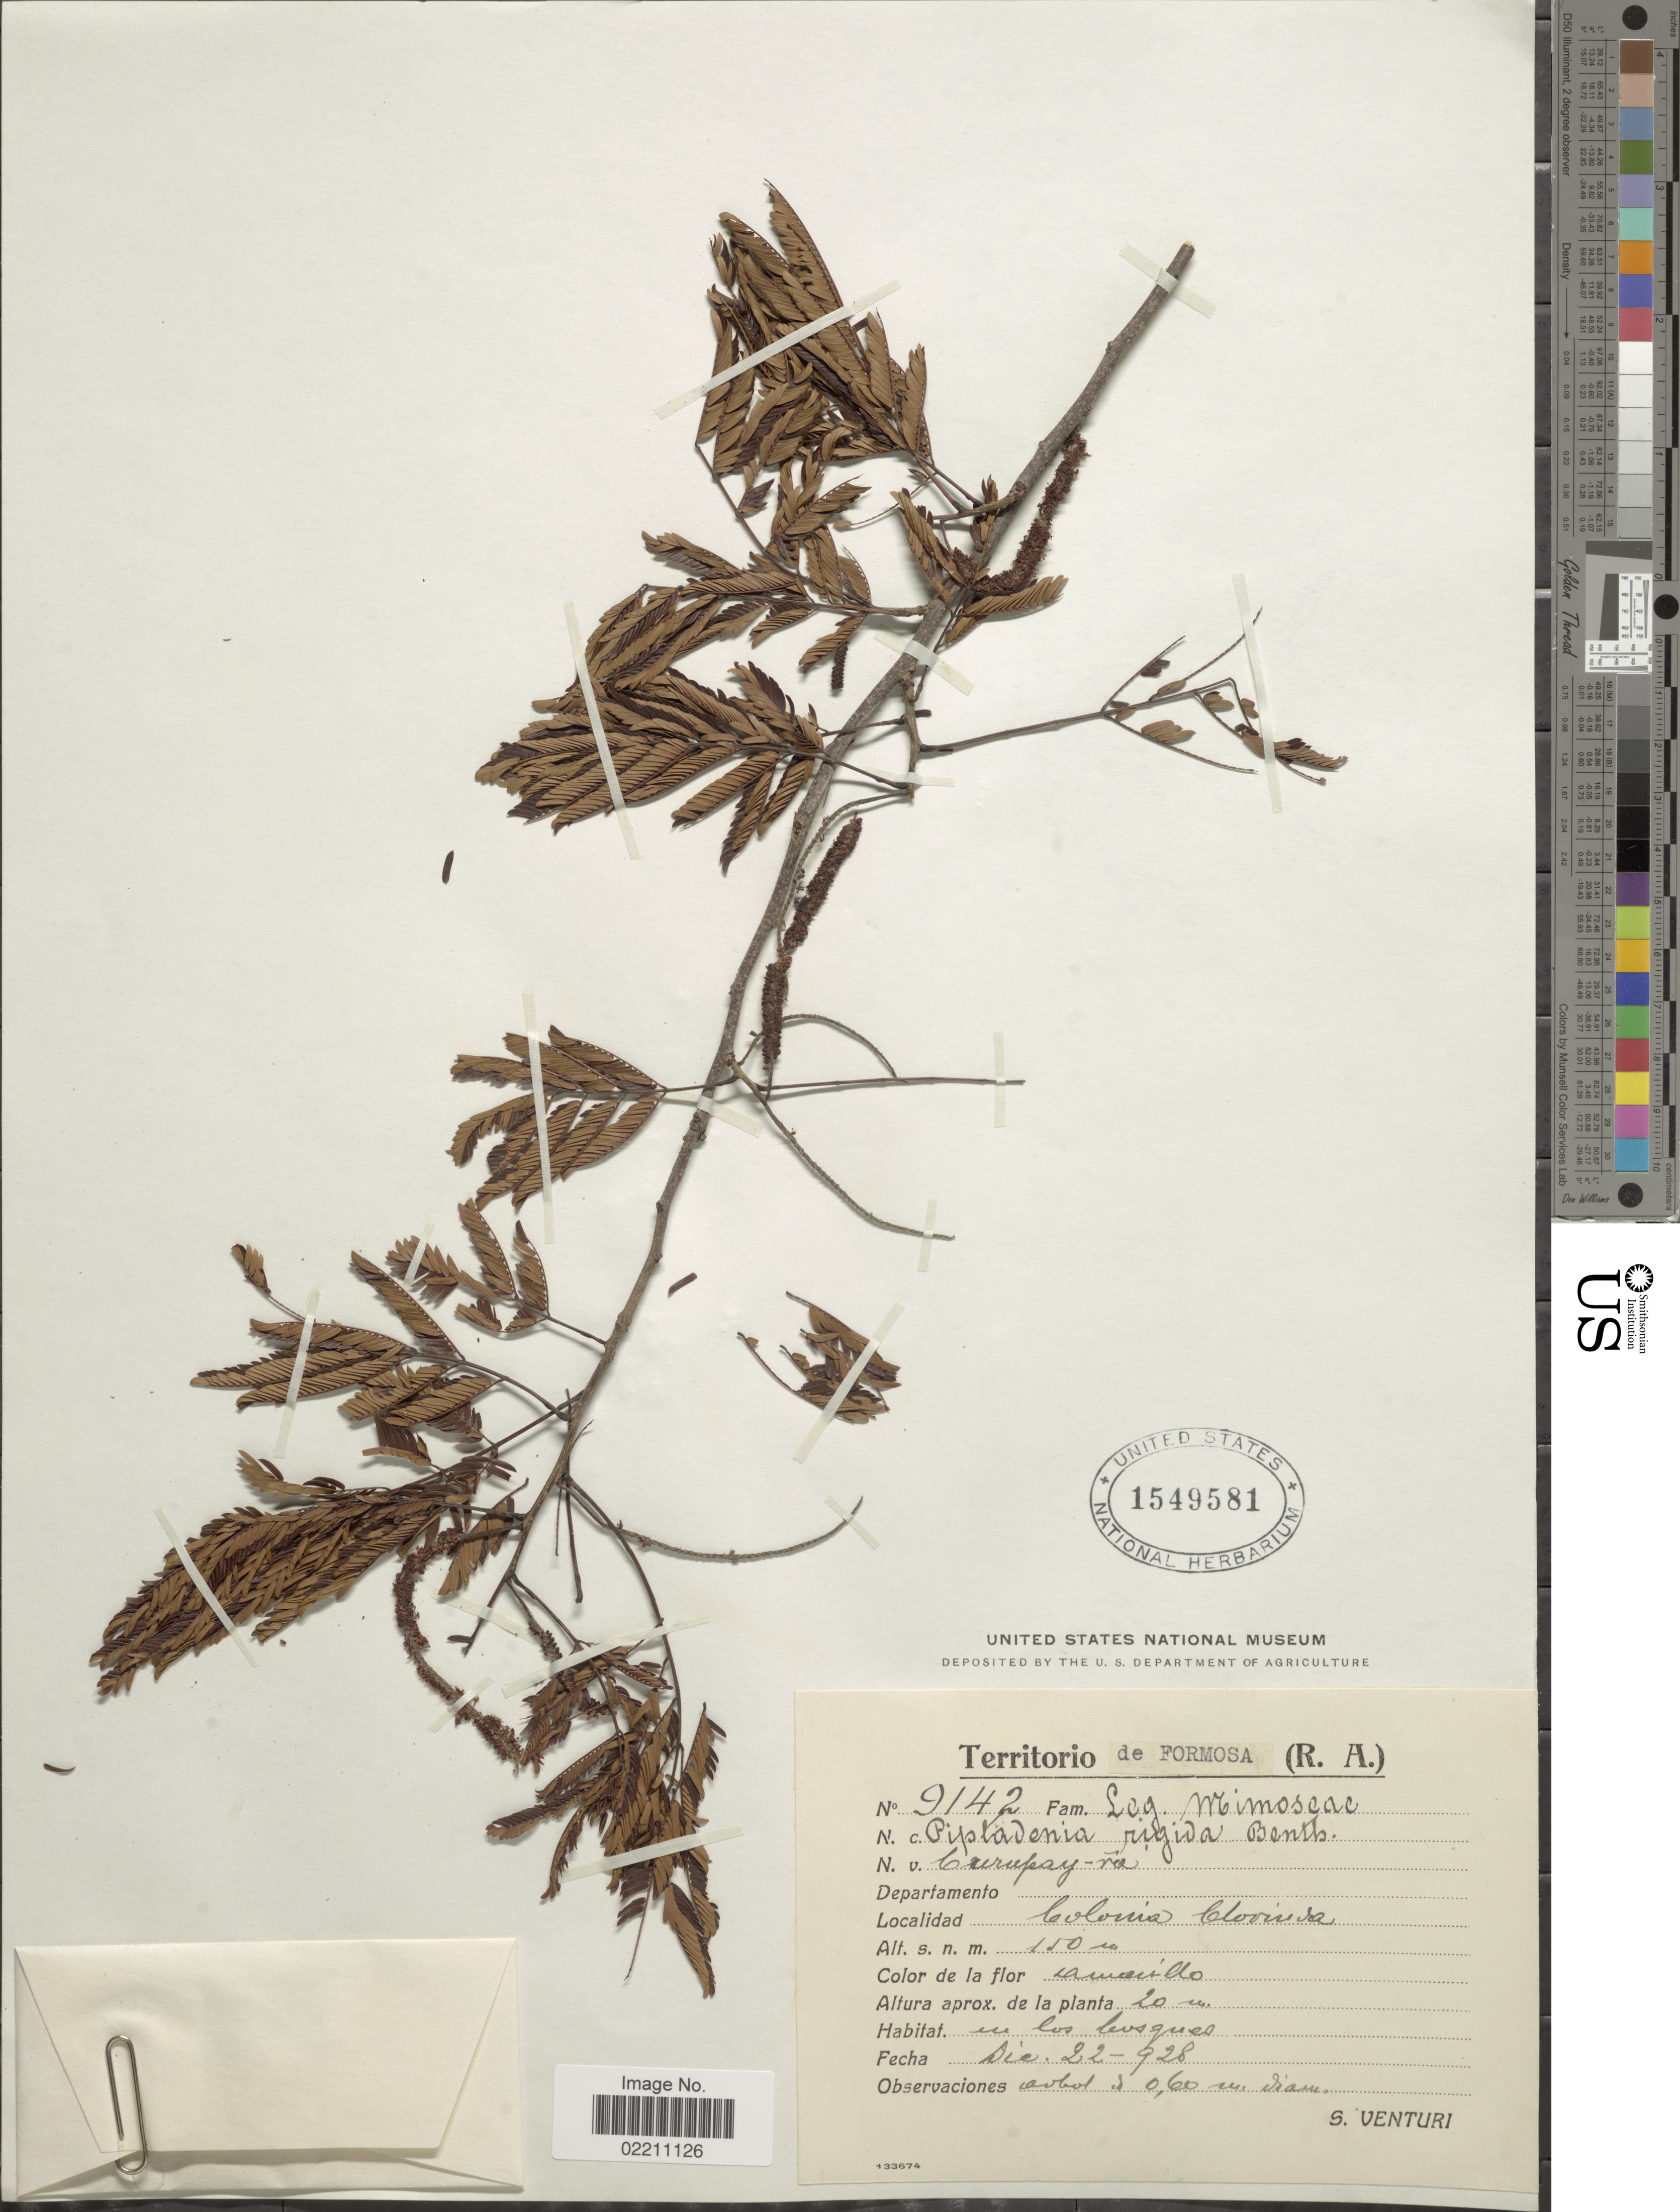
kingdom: Plantae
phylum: Tracheophyta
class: Magnoliopsida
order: Fabales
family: Fabaceae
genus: Parapiptadenia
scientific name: Parapiptadenia rigida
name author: (Benth.) Brenan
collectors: S. Venturi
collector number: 9142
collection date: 1928-12-22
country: Argentina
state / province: Formosa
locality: Formosa (R.A. ) Colonia Clorinda.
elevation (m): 150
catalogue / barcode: US 1549581